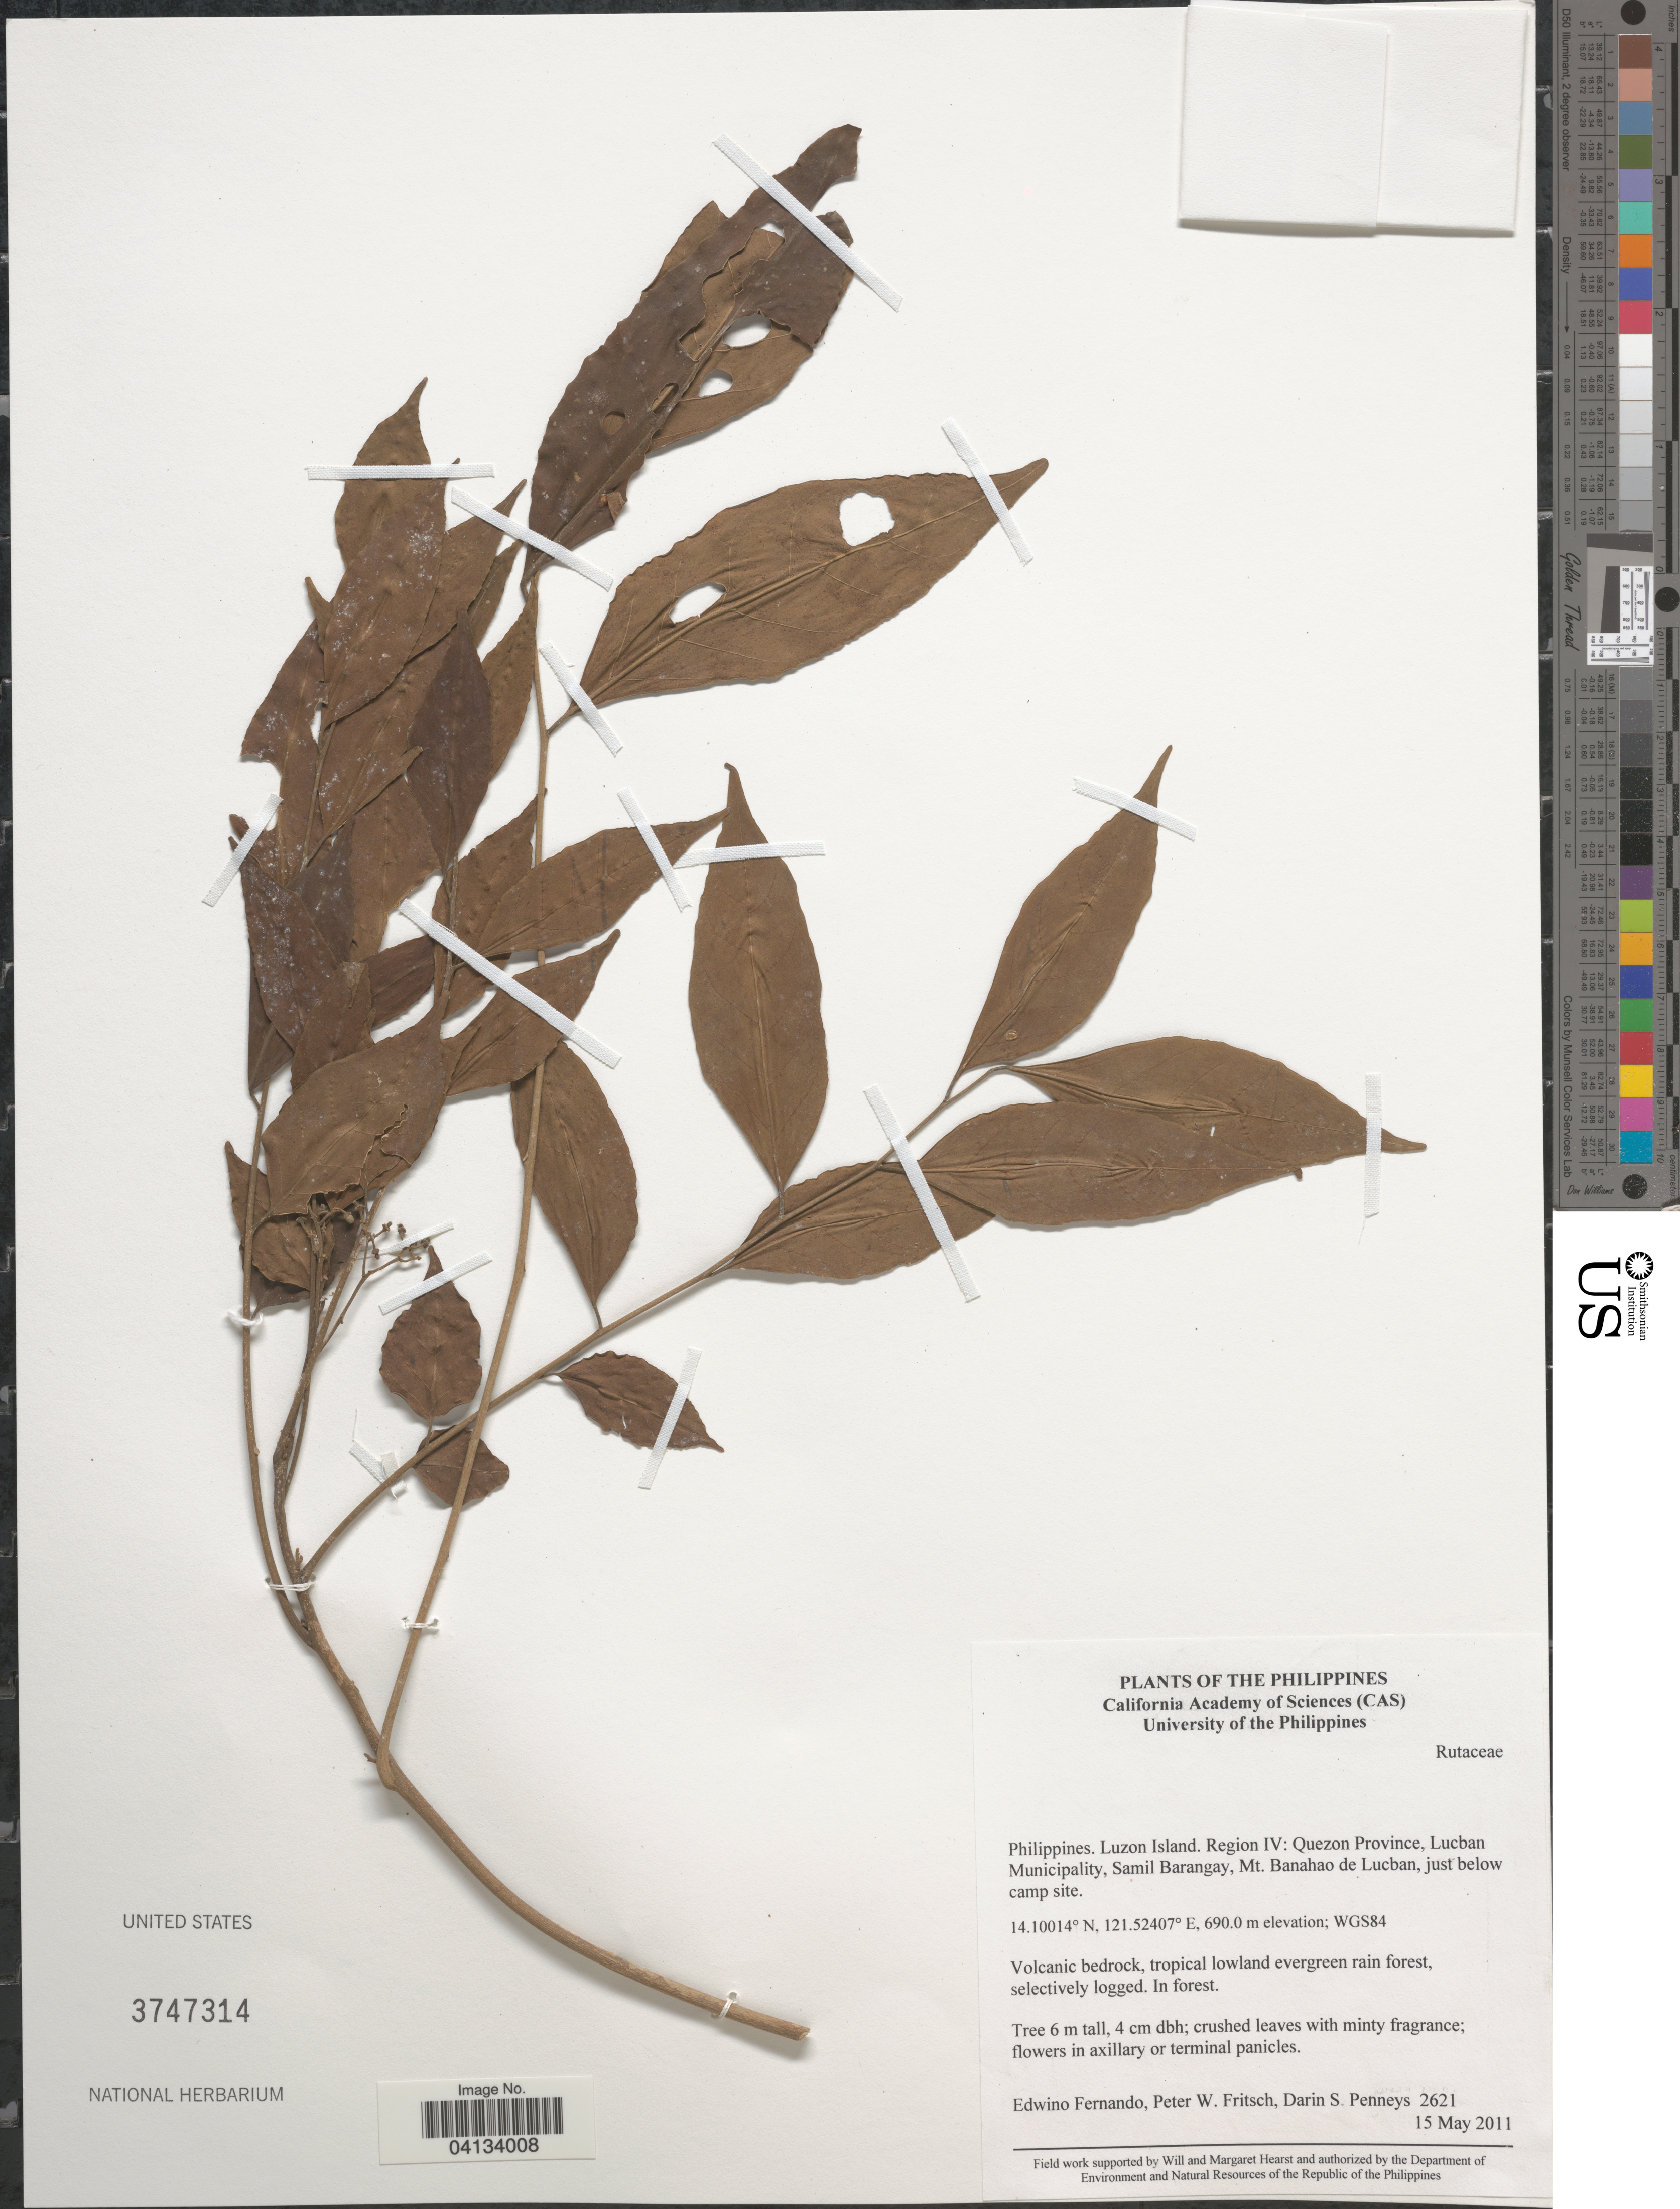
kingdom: Plantae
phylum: Tracheophyta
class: Magnoliopsida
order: Gentianales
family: Rubiaceae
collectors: E. S. Fernando, P. W. Fritsch & D. S. Penneys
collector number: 2621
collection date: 2011-05-15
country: Philippines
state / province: Calabarzon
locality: Luzon Island. Region IV: Quezon Province, Lucban Municipality, Samil Barangay, Mt. Banahao de Lucban, just below camp site. WGS84.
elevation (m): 690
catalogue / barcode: US 3747314